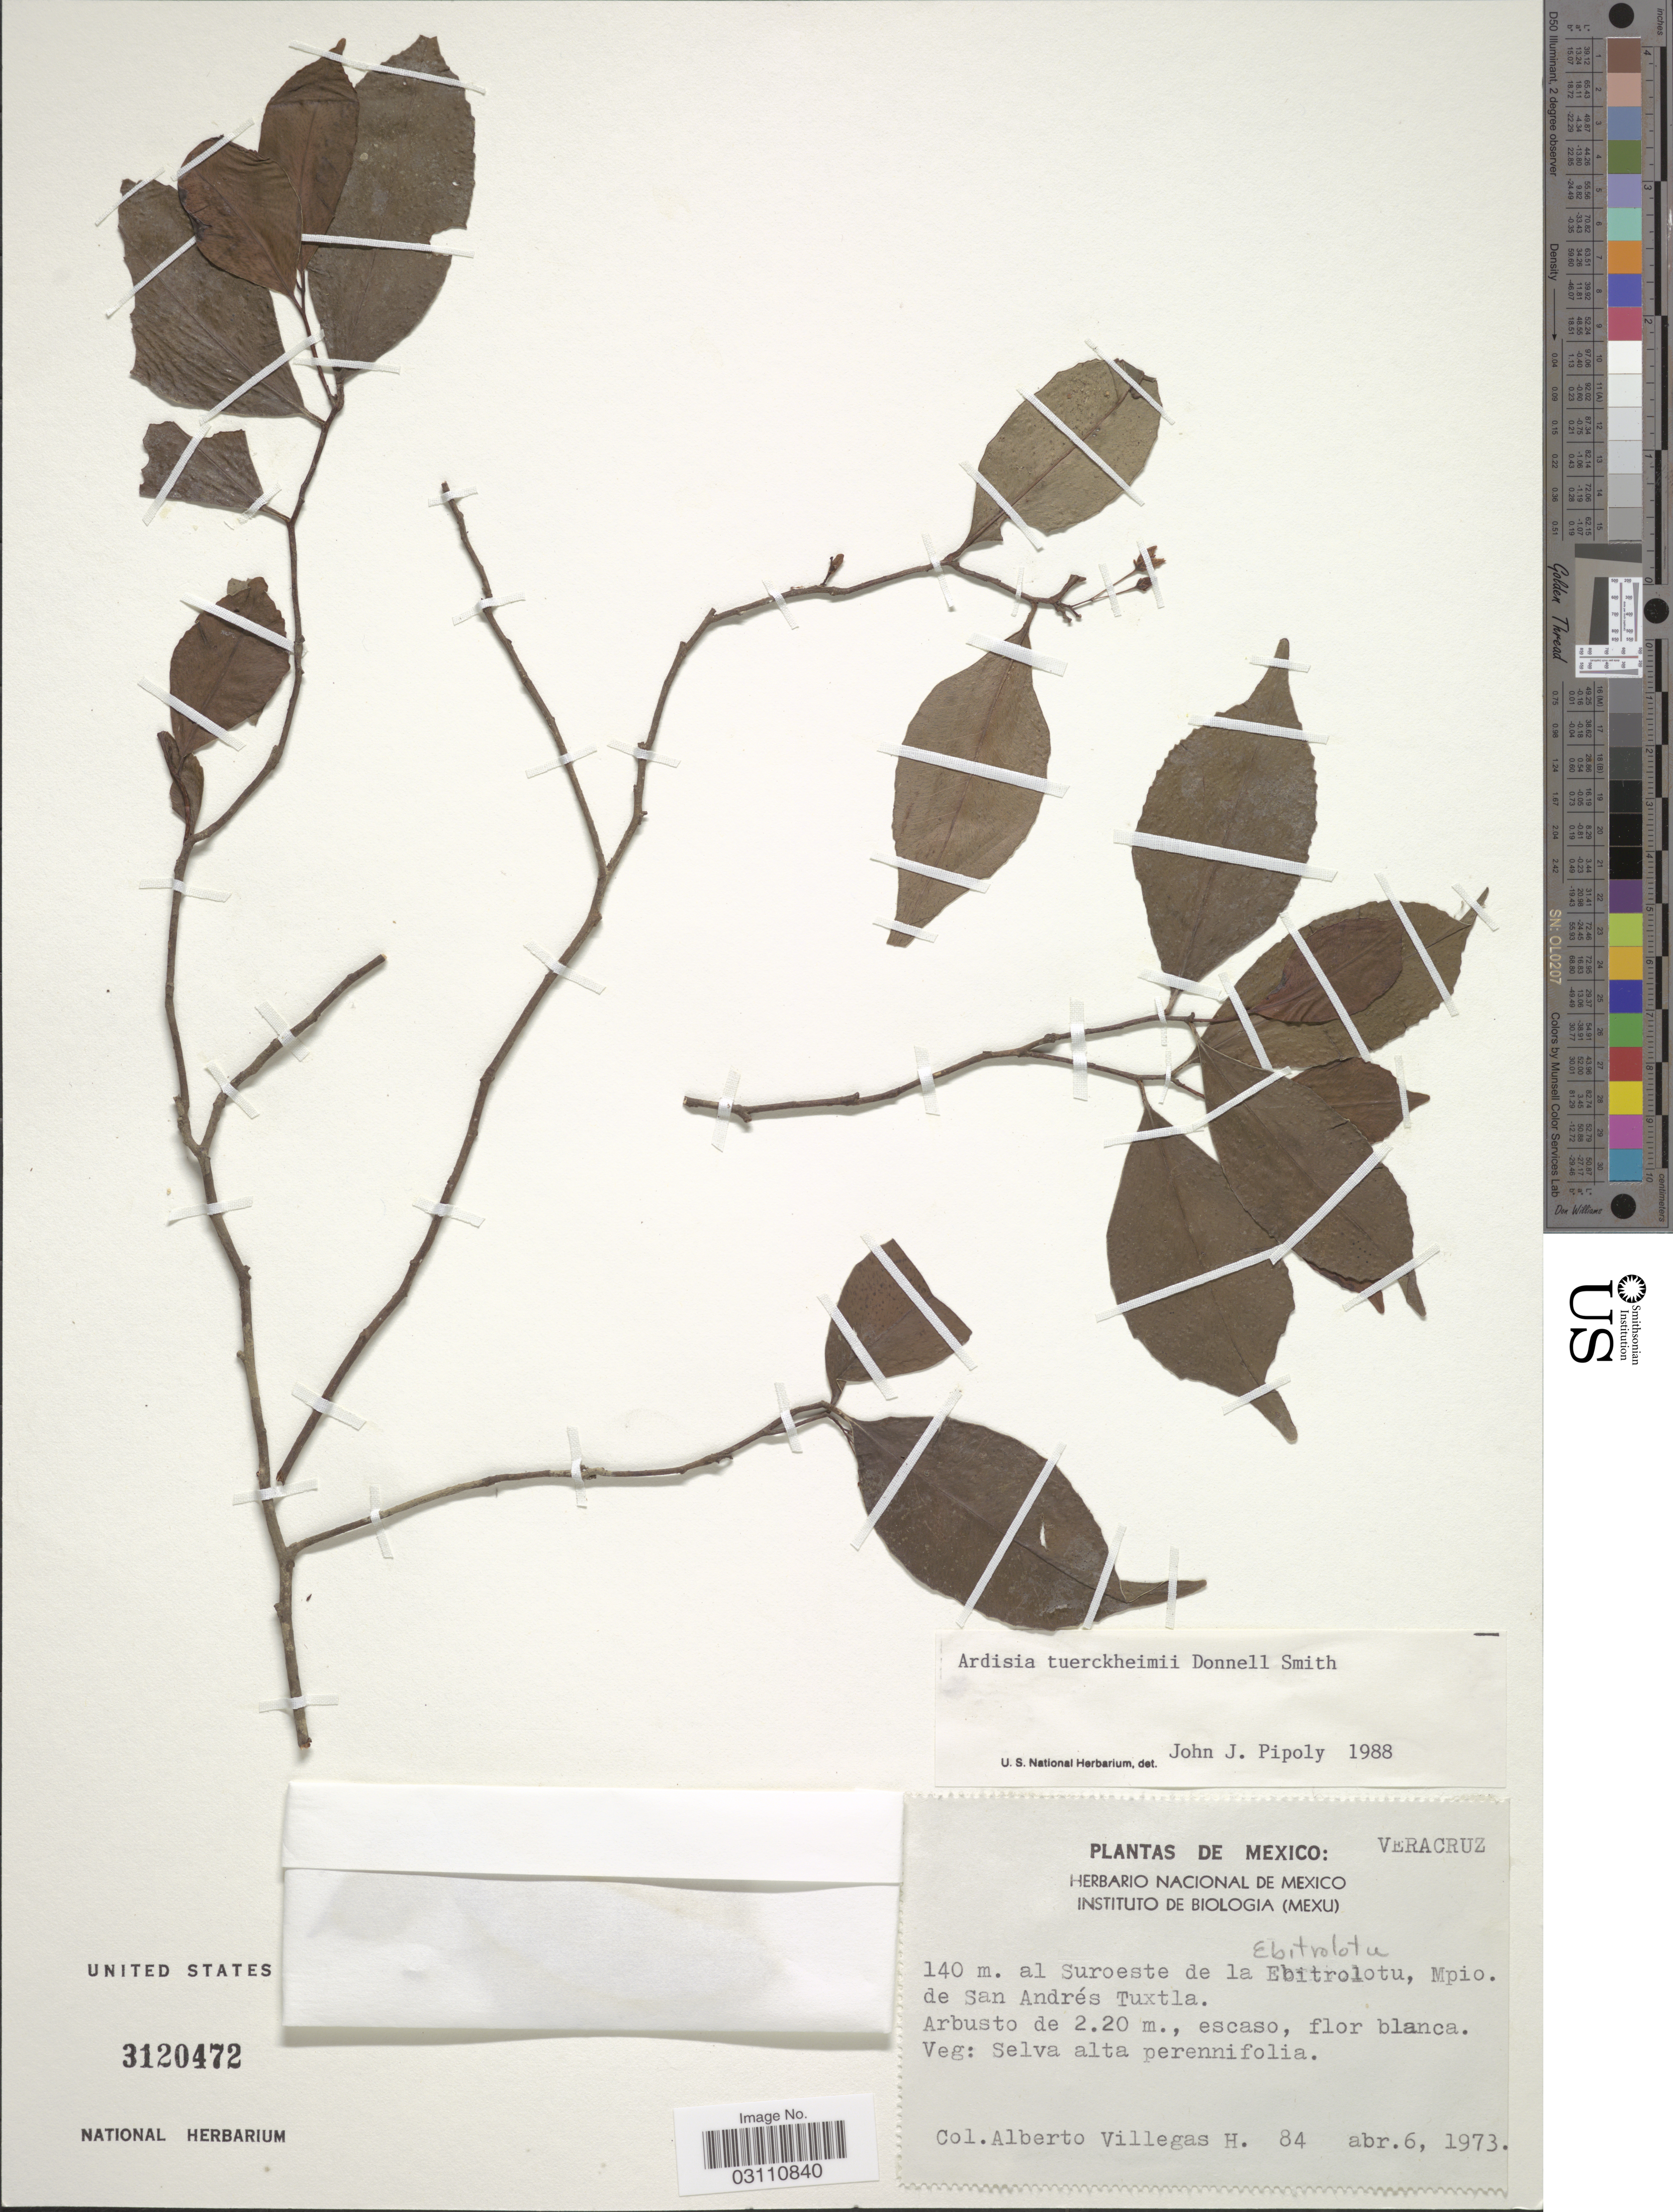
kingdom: Plantae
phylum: Tracheophyta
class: Magnoliopsida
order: Ericales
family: Primulaceae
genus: Ardisia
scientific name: Ardisia tuerckheimii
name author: Donn. Sm.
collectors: A. Villegas Herrera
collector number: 84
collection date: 1973-04-06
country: Mexico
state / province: Veracruz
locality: Veracruz. 140 m. al Suroeste de la Ebitrolotu, Mpio. de San Andrés Tuxtla.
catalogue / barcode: US 3120472